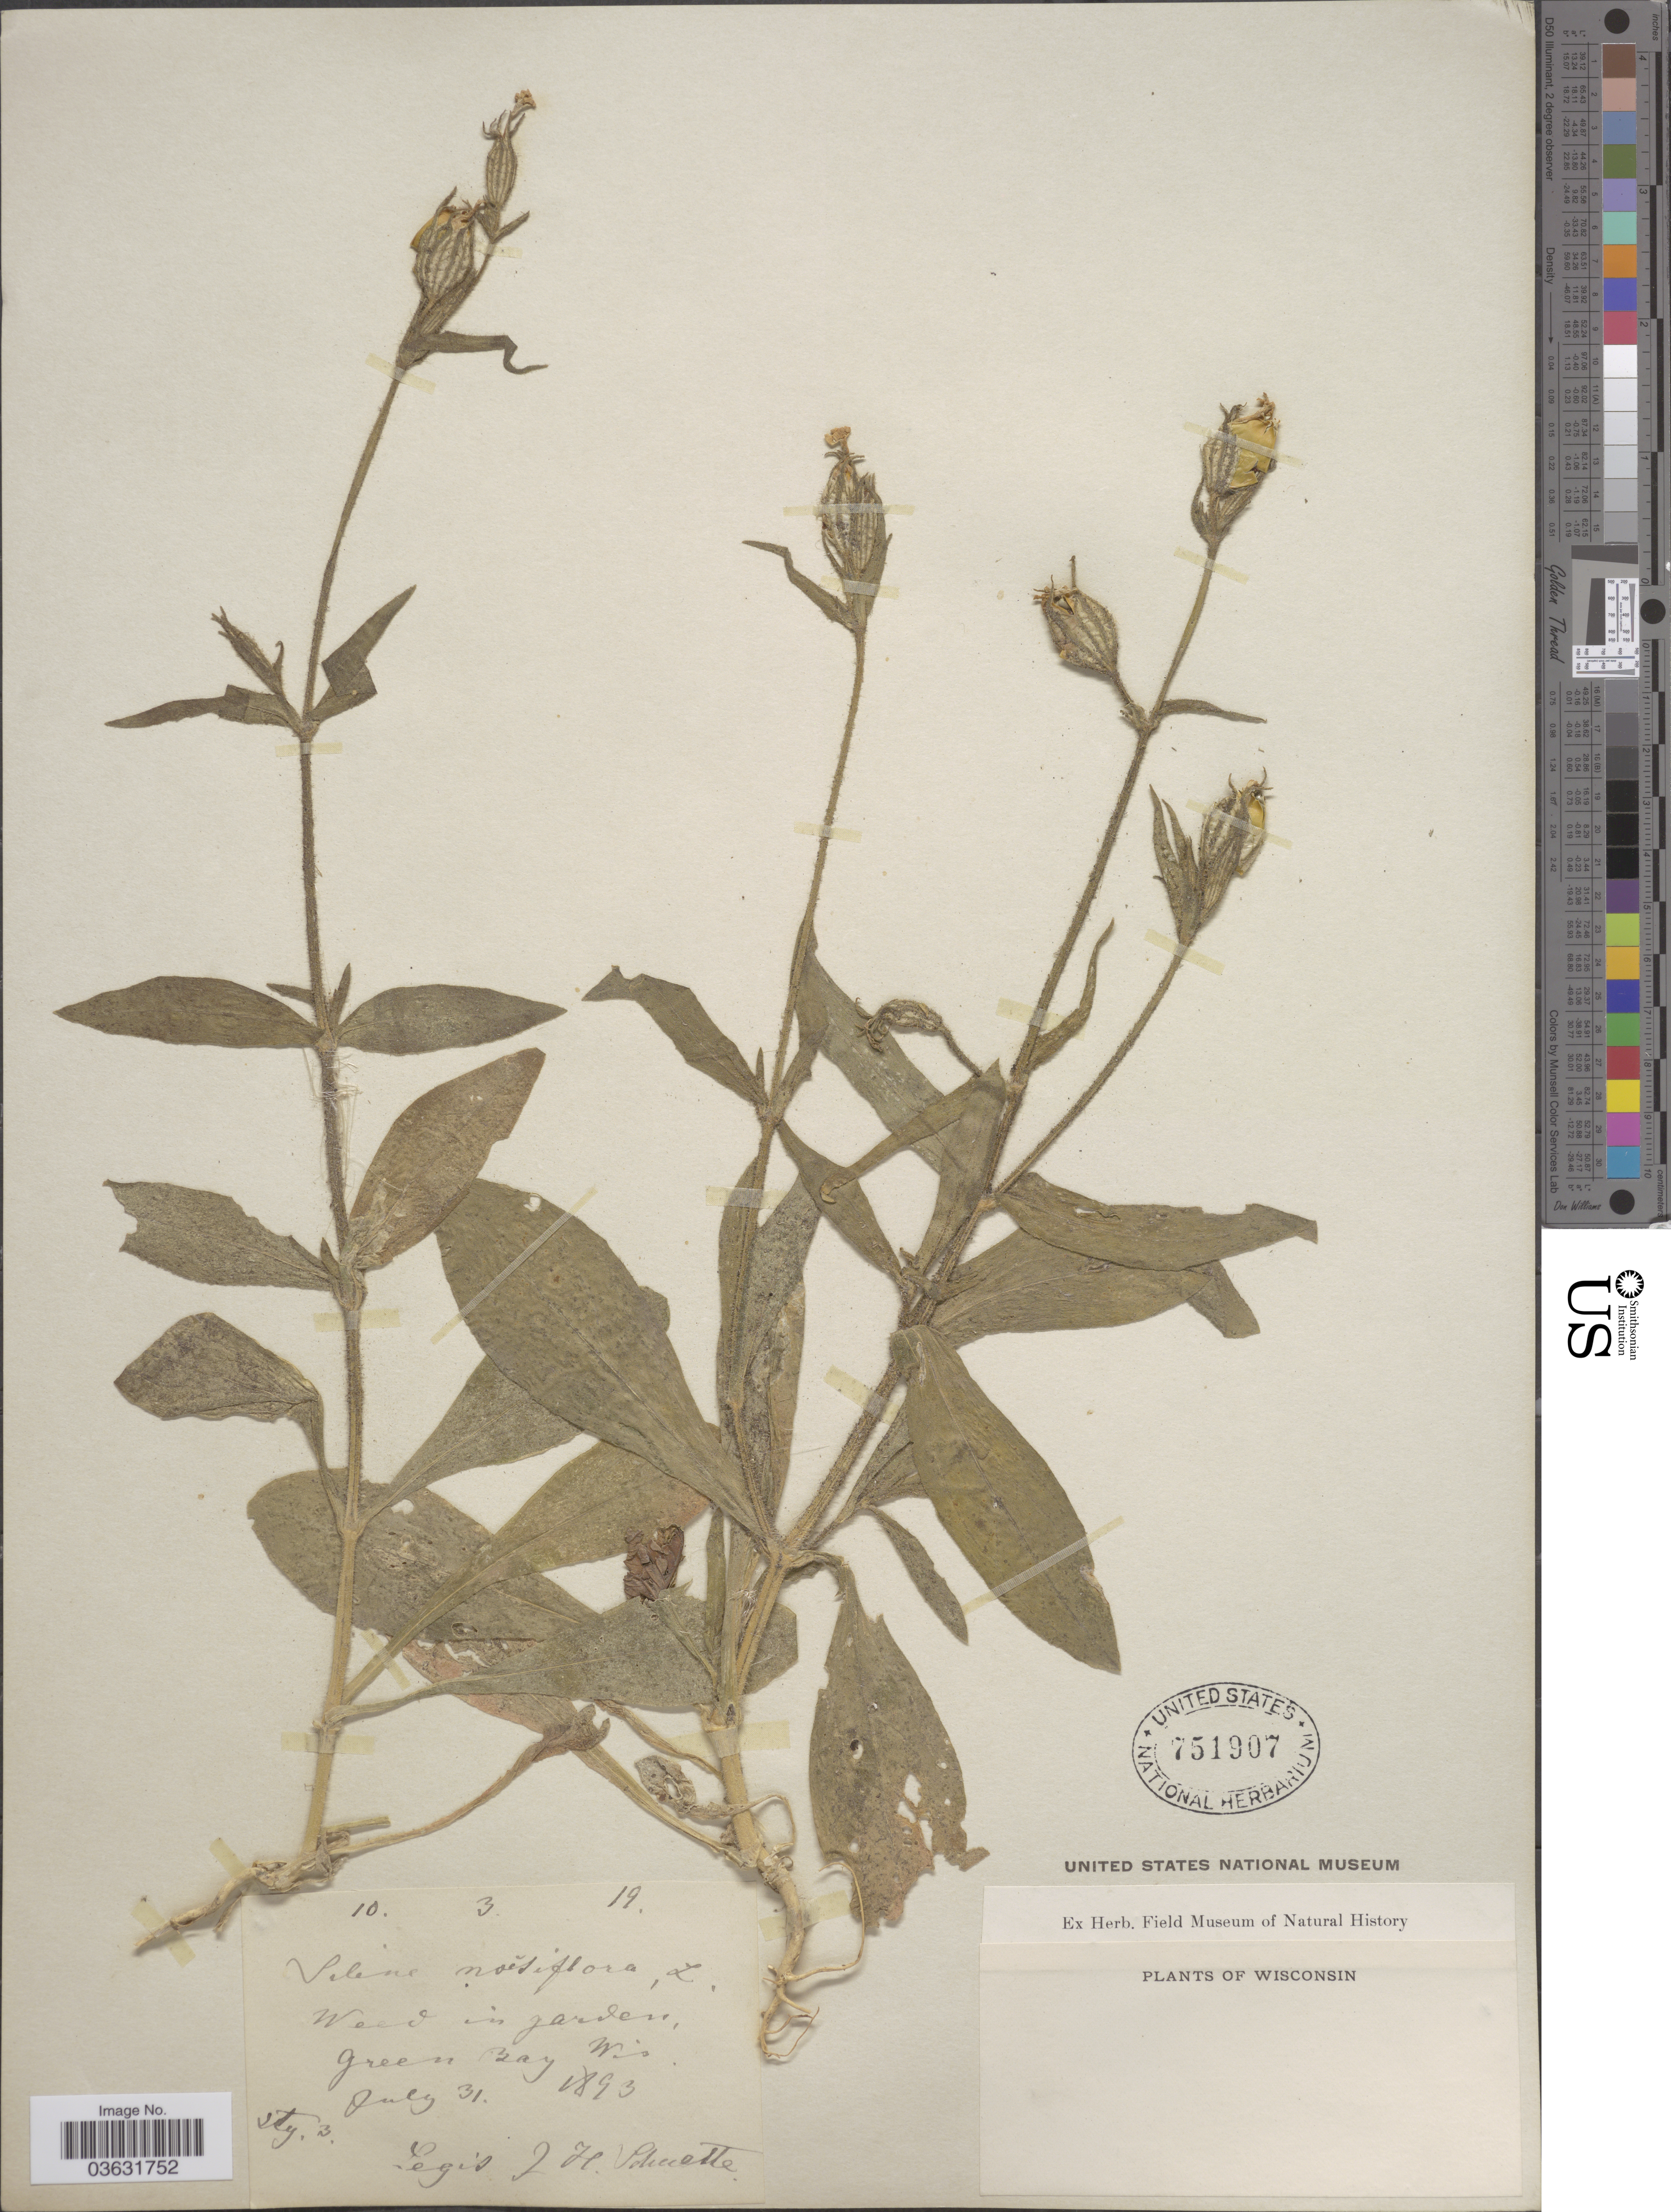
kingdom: Plantae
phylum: Tracheophyta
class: Magnoliopsida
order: Caryophyllales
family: Caryophyllaceae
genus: Silene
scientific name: Silene noctiflora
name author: L.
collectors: J. H. Schuette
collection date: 1893-07-31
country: United States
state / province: Wisconsin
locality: Green Bay.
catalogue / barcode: US 751907